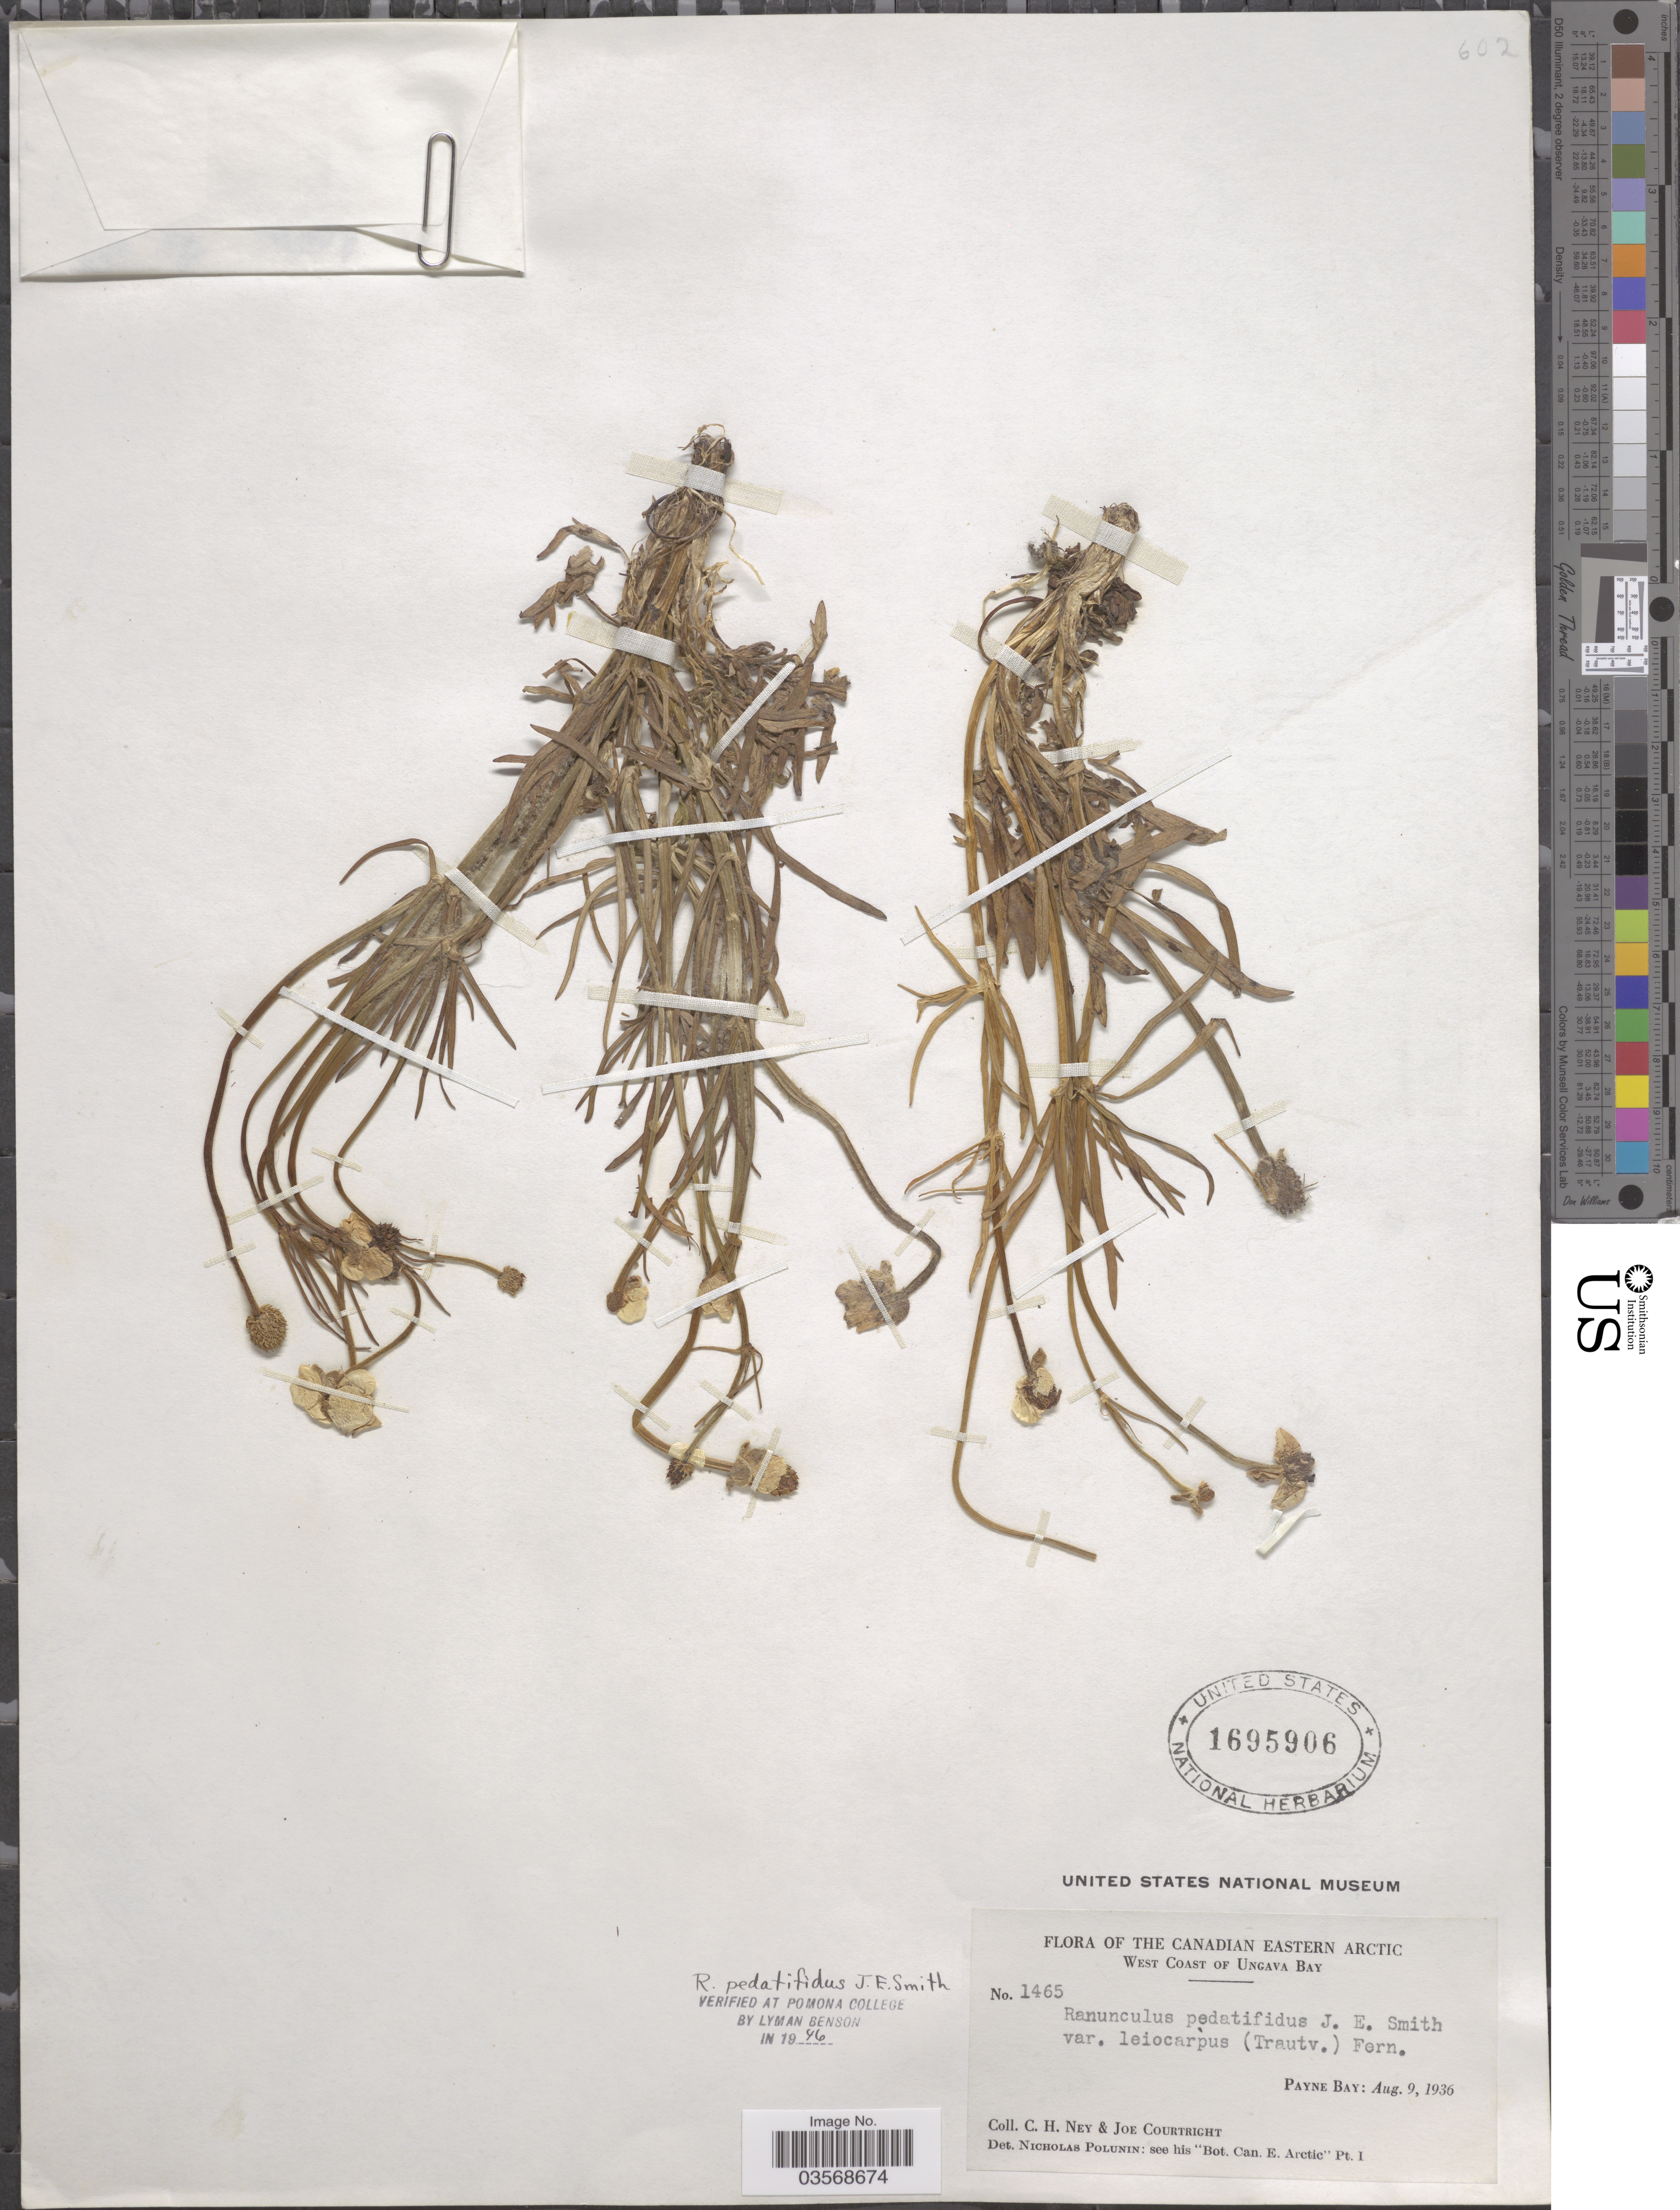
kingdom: Plantae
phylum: Tracheophyta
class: Magnoliopsida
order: Ranunculales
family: Ranunculaceae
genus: Ranunculus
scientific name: Ranunculus pedatifidus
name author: Sm.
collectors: C. Ney & J. Courtright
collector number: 1465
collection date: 1936-08-09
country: Canada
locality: The Canadian Eastern Arctic. West Coast of Ungava Bay. Payne Bay.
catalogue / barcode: US 1695906